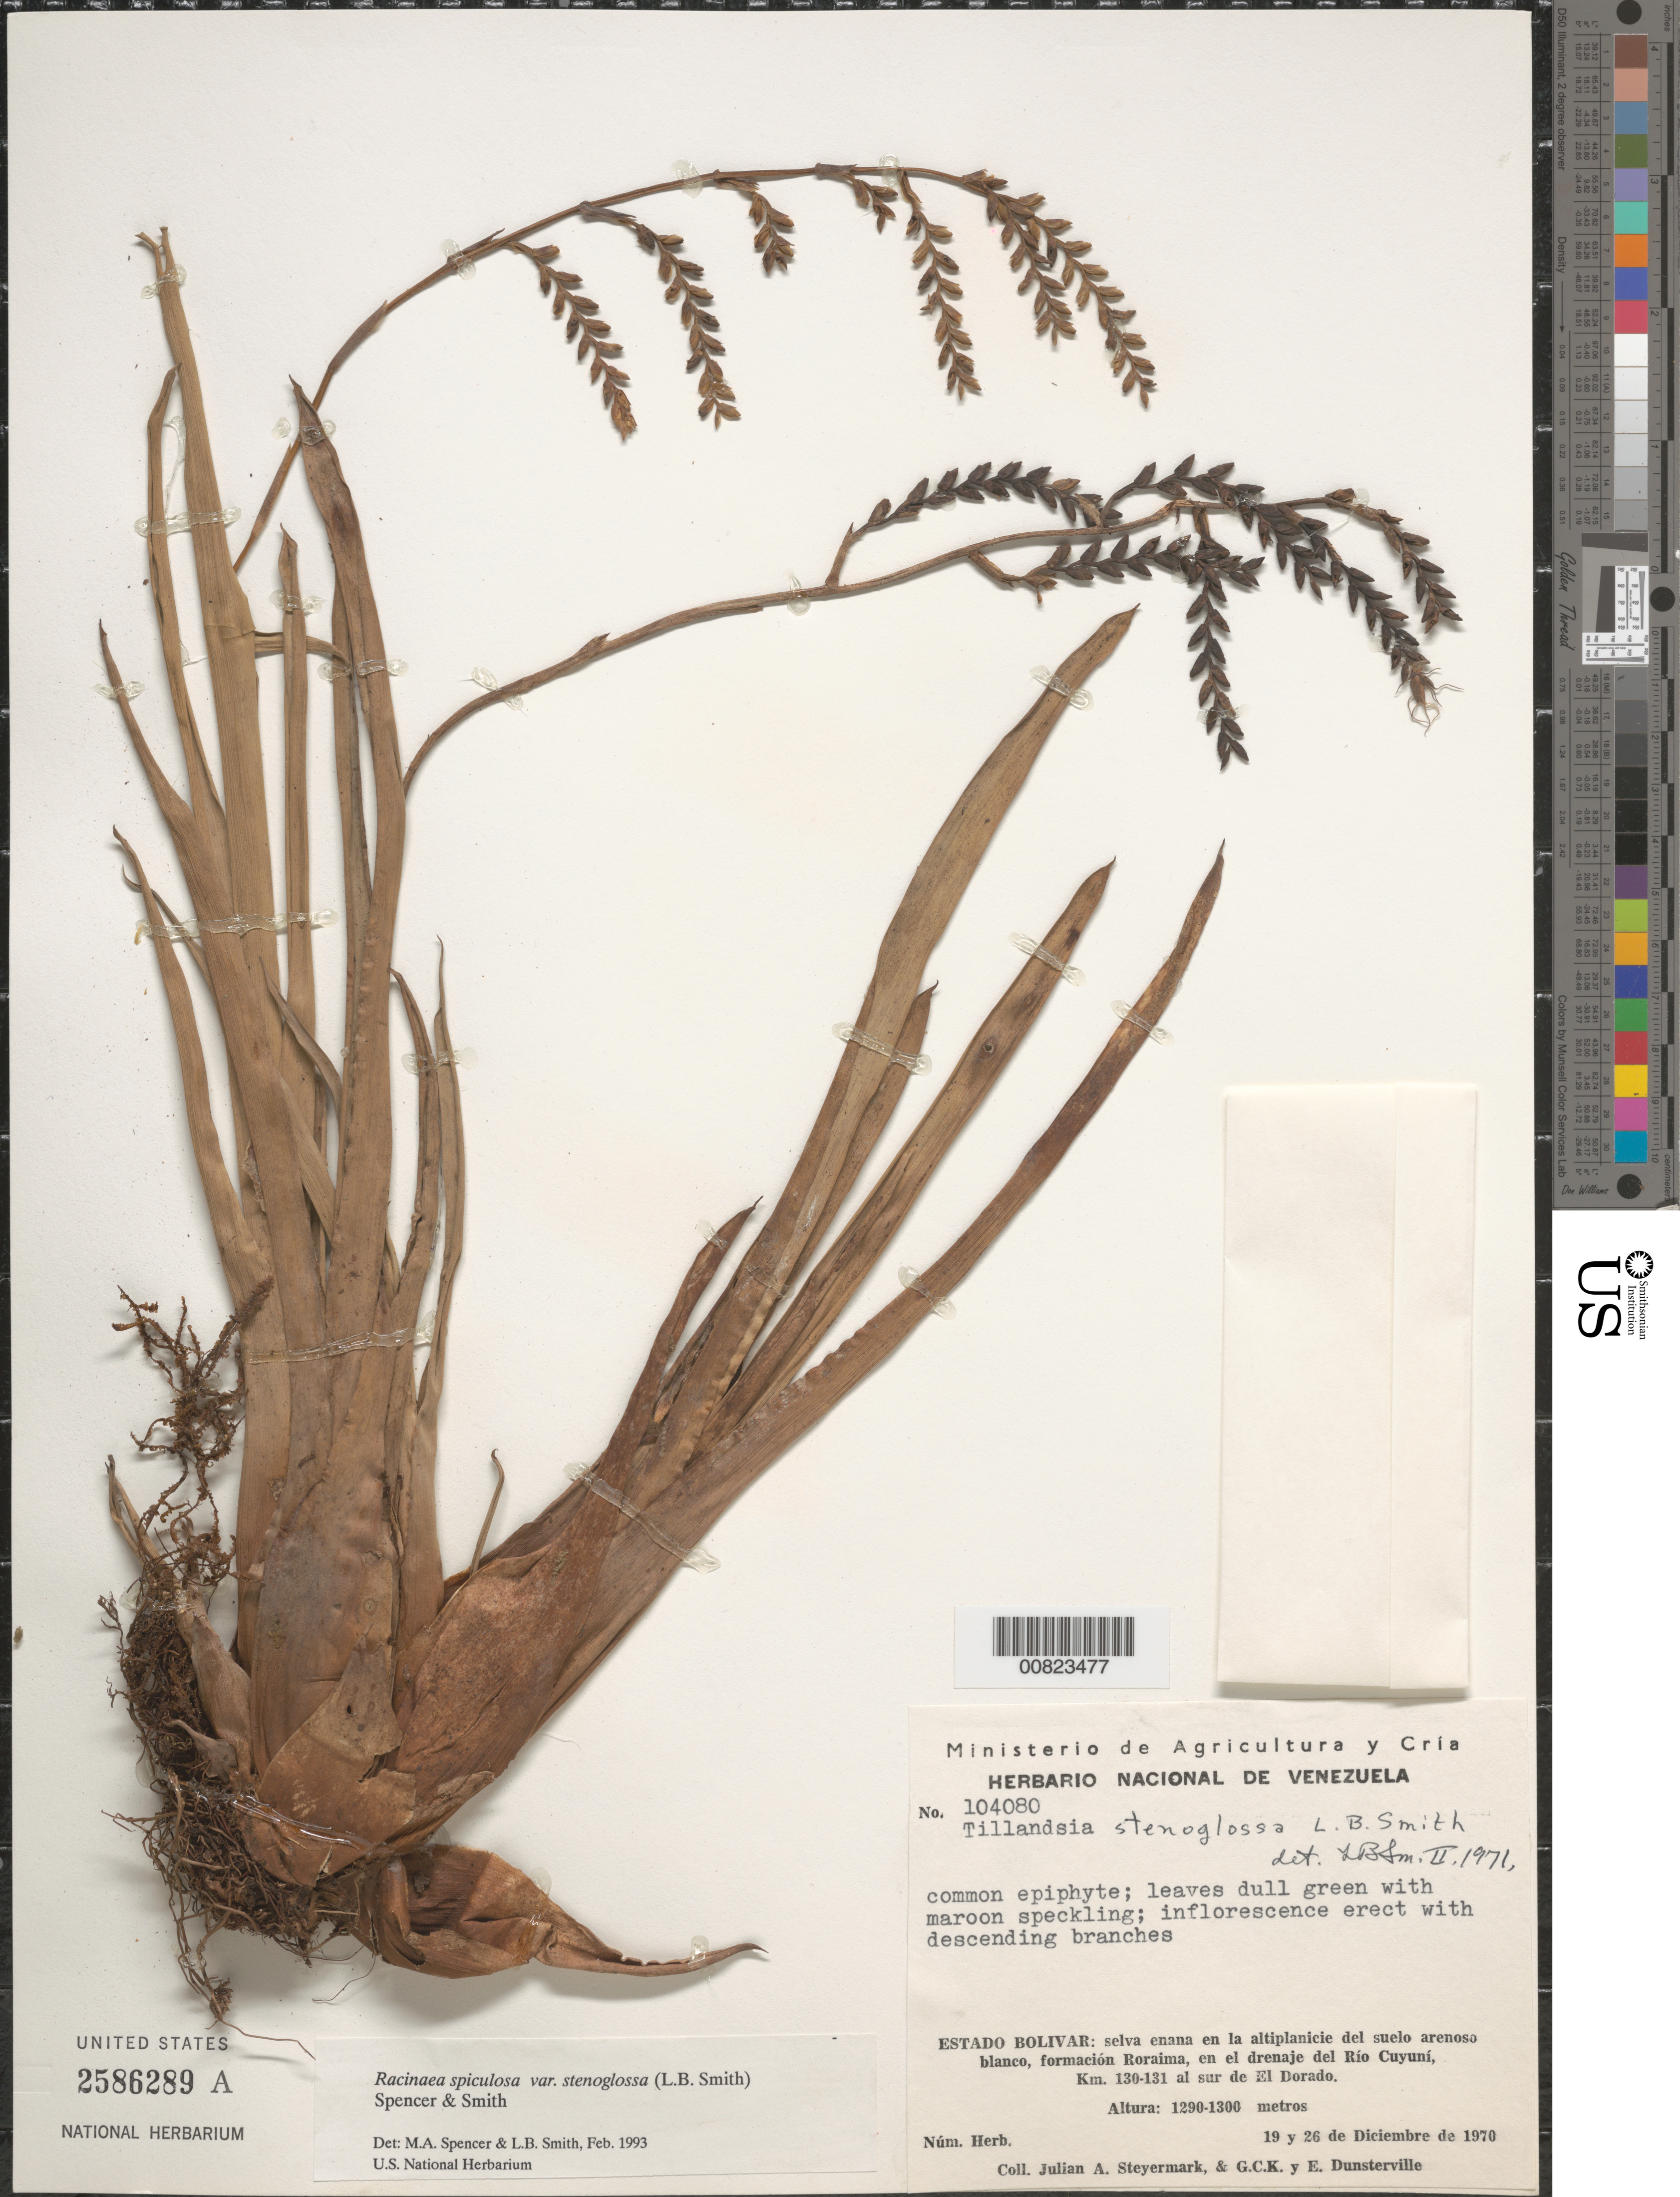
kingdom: Plantae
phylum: Tracheophyta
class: Liliopsida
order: Poales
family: Bromeliaceae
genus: Racinaea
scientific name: Racinaea spiculosa var. stenoglossa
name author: (L.B. Sm.) M.A. Spencer & L.B. Sm.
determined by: Spencer, M. A.; Smith, L. B.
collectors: J. Steyermark, G. C. K. Dunsterville & E. Dunsterville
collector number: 104080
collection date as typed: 19-Dec-70 to 26-Dec-70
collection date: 1970-12-19/1970-12-26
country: Venezuela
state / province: Bolívar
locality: Roraima, Río Cuyuní drainage, 130-131 km S of El Dorado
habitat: Selva enana en la altiplanicie del suelo arenosa blanco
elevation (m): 1290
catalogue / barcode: US 2586289A